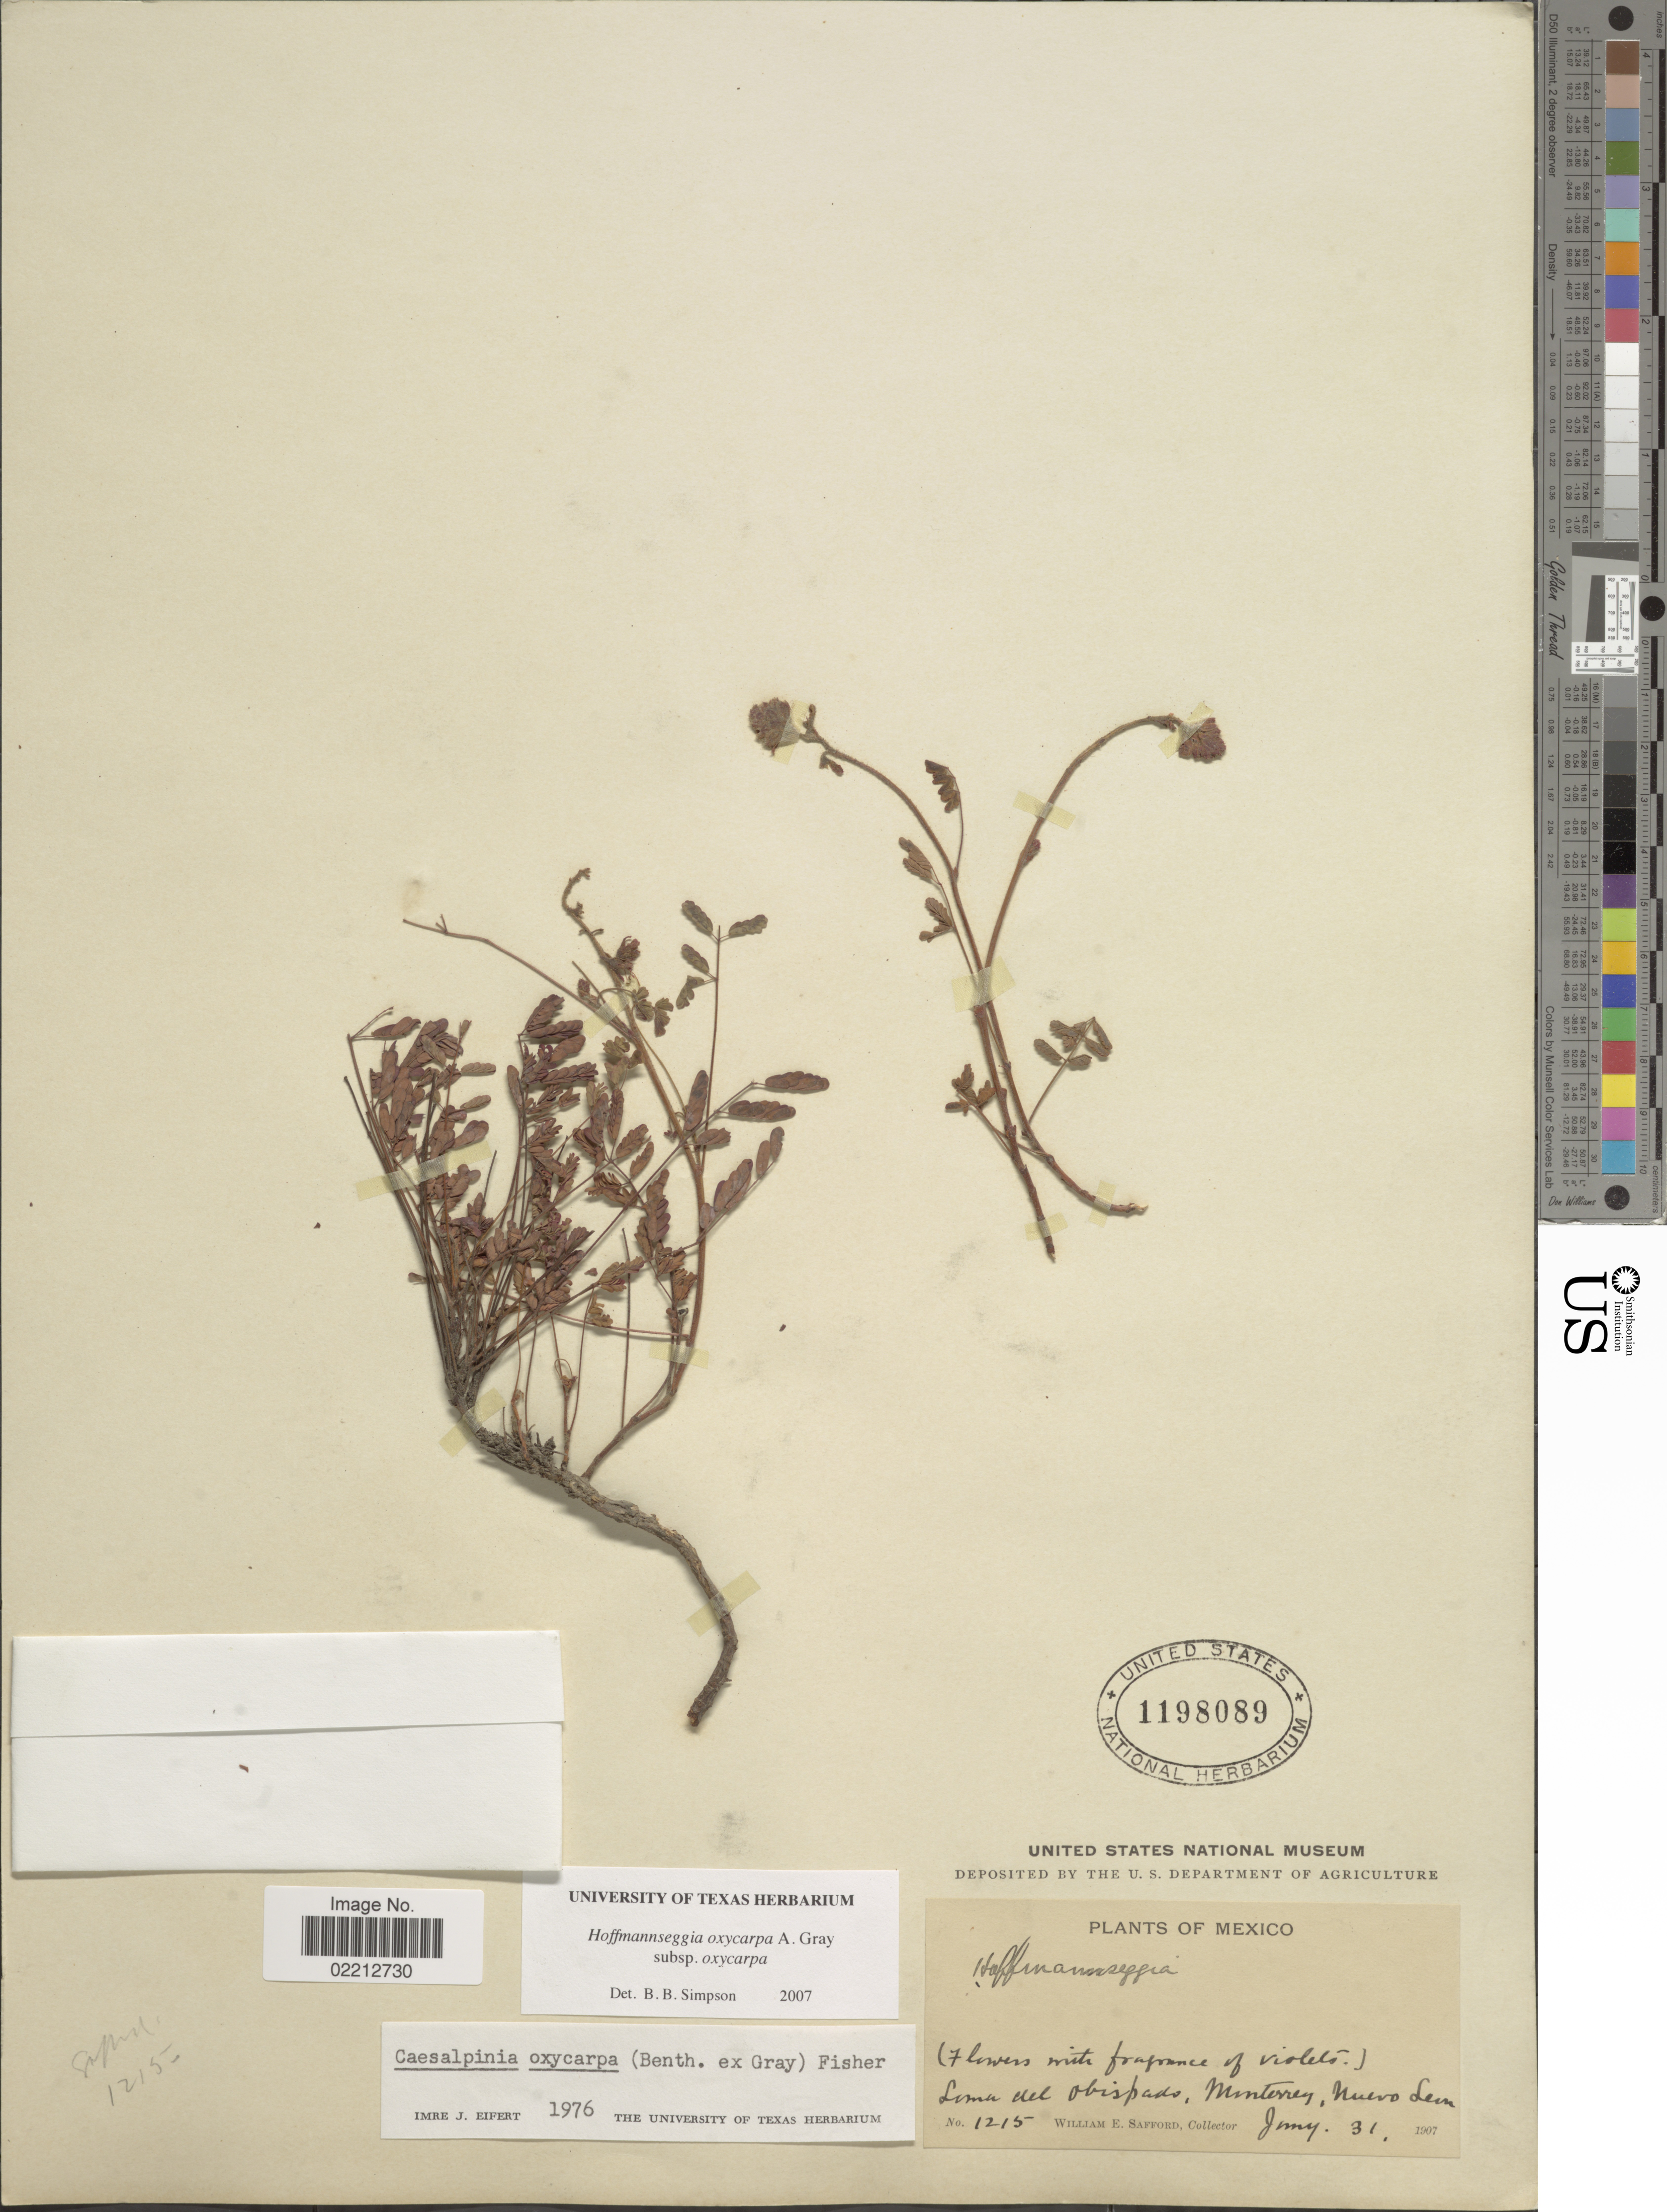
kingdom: Plantae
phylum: Tracheophyta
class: Magnoliopsida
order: Fabales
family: Fabaceae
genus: Hoffmannseggia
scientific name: Hoffmannseggia oxycarpa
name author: Benth.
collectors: W. E. Safford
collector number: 1215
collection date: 1907-01-31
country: Mexico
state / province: Nuevo León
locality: Loma del Obispado, Monterrey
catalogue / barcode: US 1198089